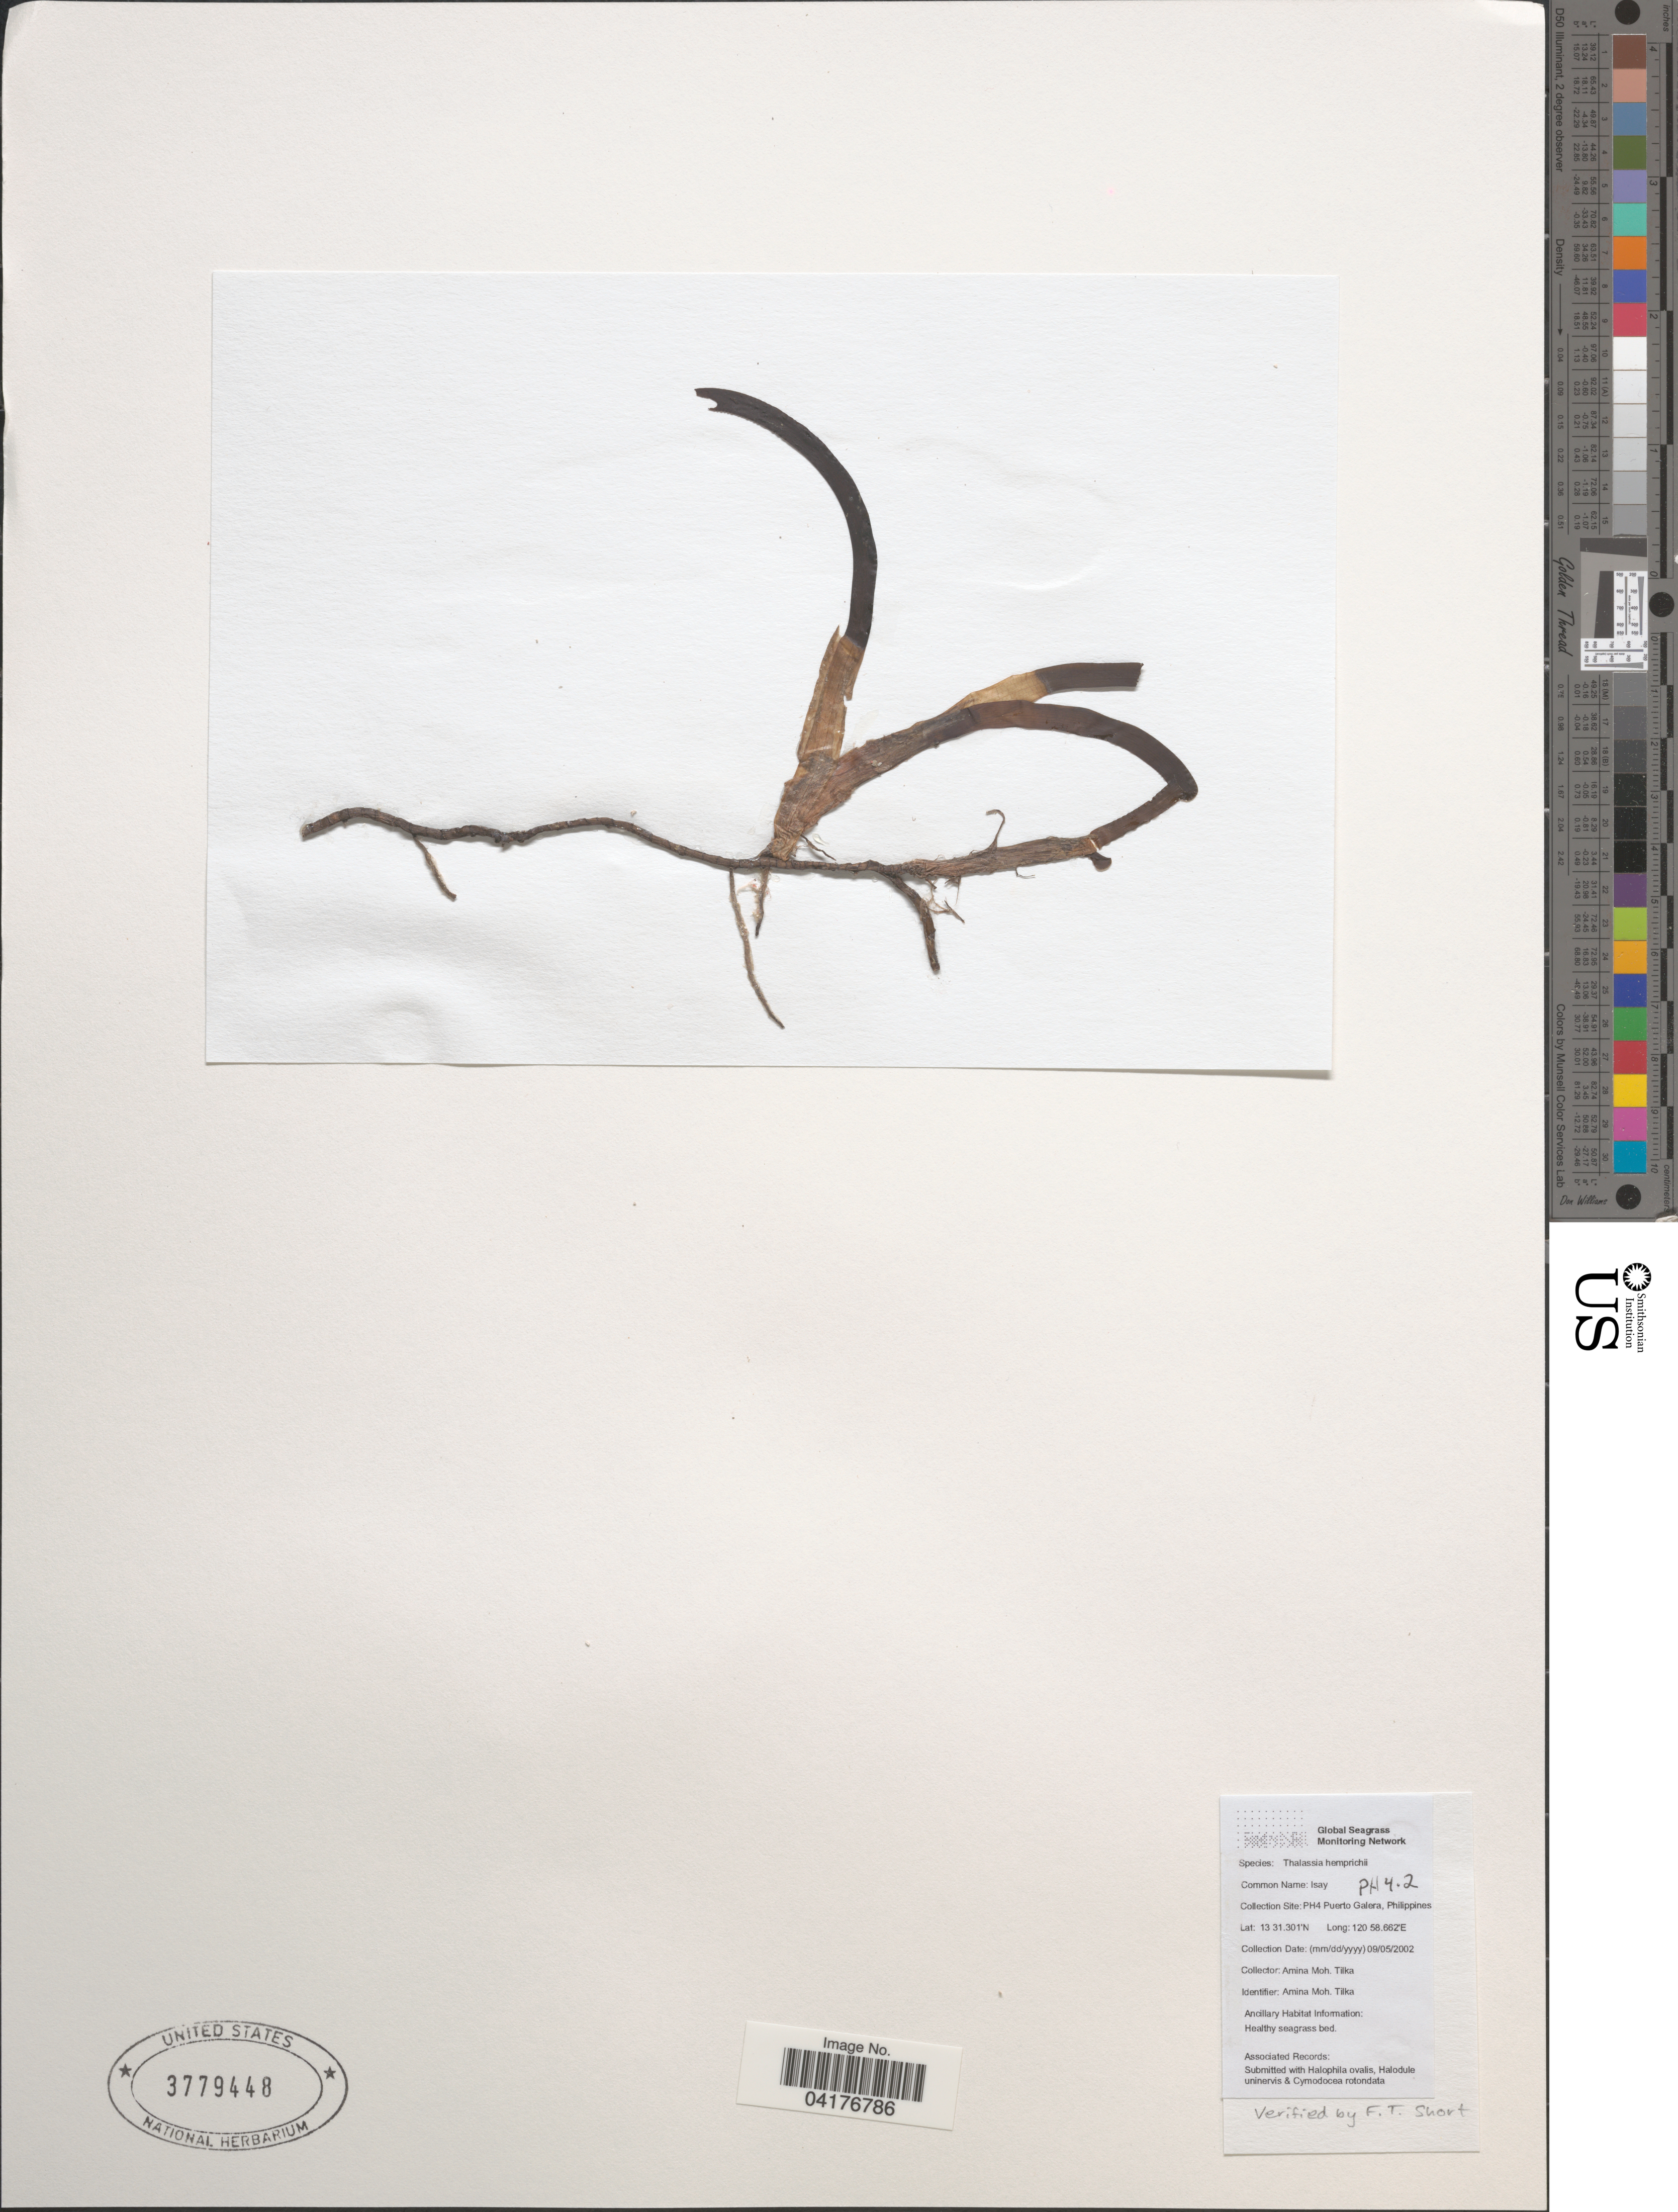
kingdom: Plantae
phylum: Tracheophyta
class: Liliopsida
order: Alismatales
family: Hydrocharitaceae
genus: Enhalus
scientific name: Enhalus acoroides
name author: (L. f.) Royle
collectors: A. Tilka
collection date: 2002-09-05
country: Philippines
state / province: Mimaropa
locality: PH4.2 Puerto Galera.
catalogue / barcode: US 3779448